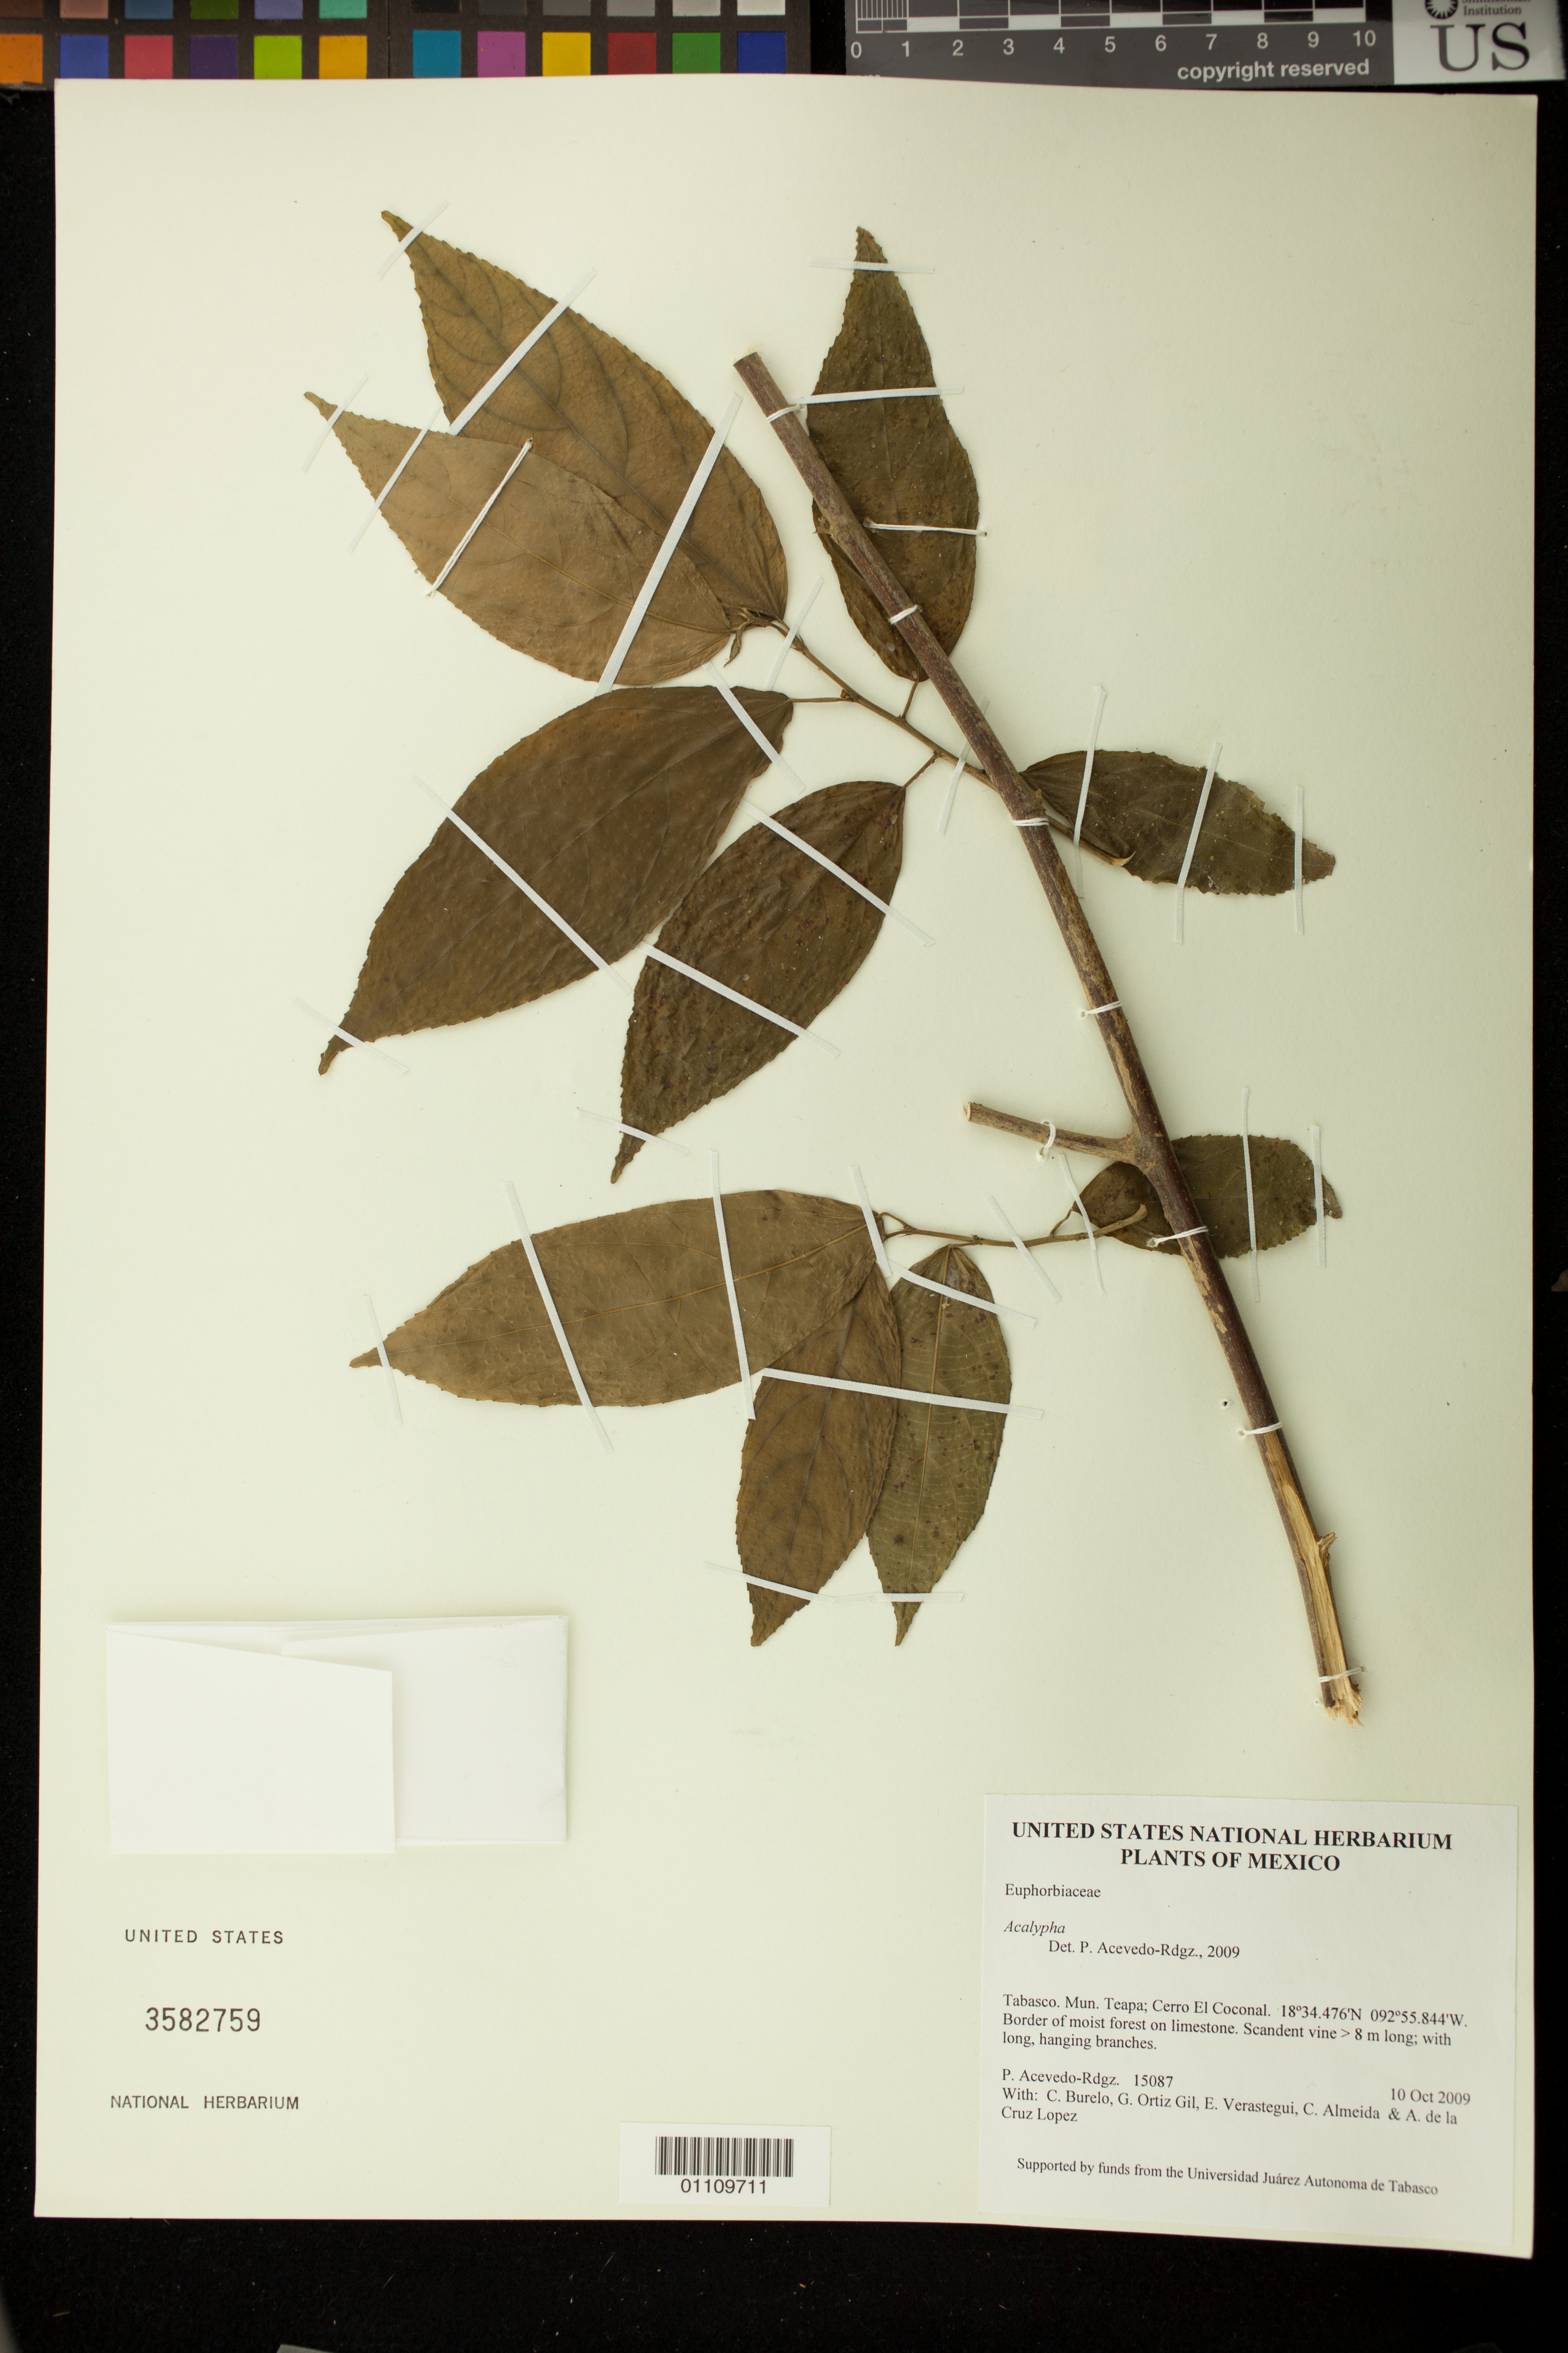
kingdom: Plantae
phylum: Tracheophyta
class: Magnoliopsida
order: Malpighiales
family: Euphorbiaceae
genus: Acalypha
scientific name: Acalypha diversifolia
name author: Jacq.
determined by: Strong, M. T., (US), Smithsonian Institution - National Museum of Natural History (UNITED STATES)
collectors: P. Acevedo-Rodr., C. Burelo, G. Ortiz, E. Verastegui, C. Almeida & A. de la Cruz Lopez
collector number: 15087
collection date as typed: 10 Oct 2009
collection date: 2009-10-10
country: Mexico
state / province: Tabasco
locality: Mun. Teapa; Cerro El Coconal.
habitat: Border of moist forest on limestone.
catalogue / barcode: US 3582759